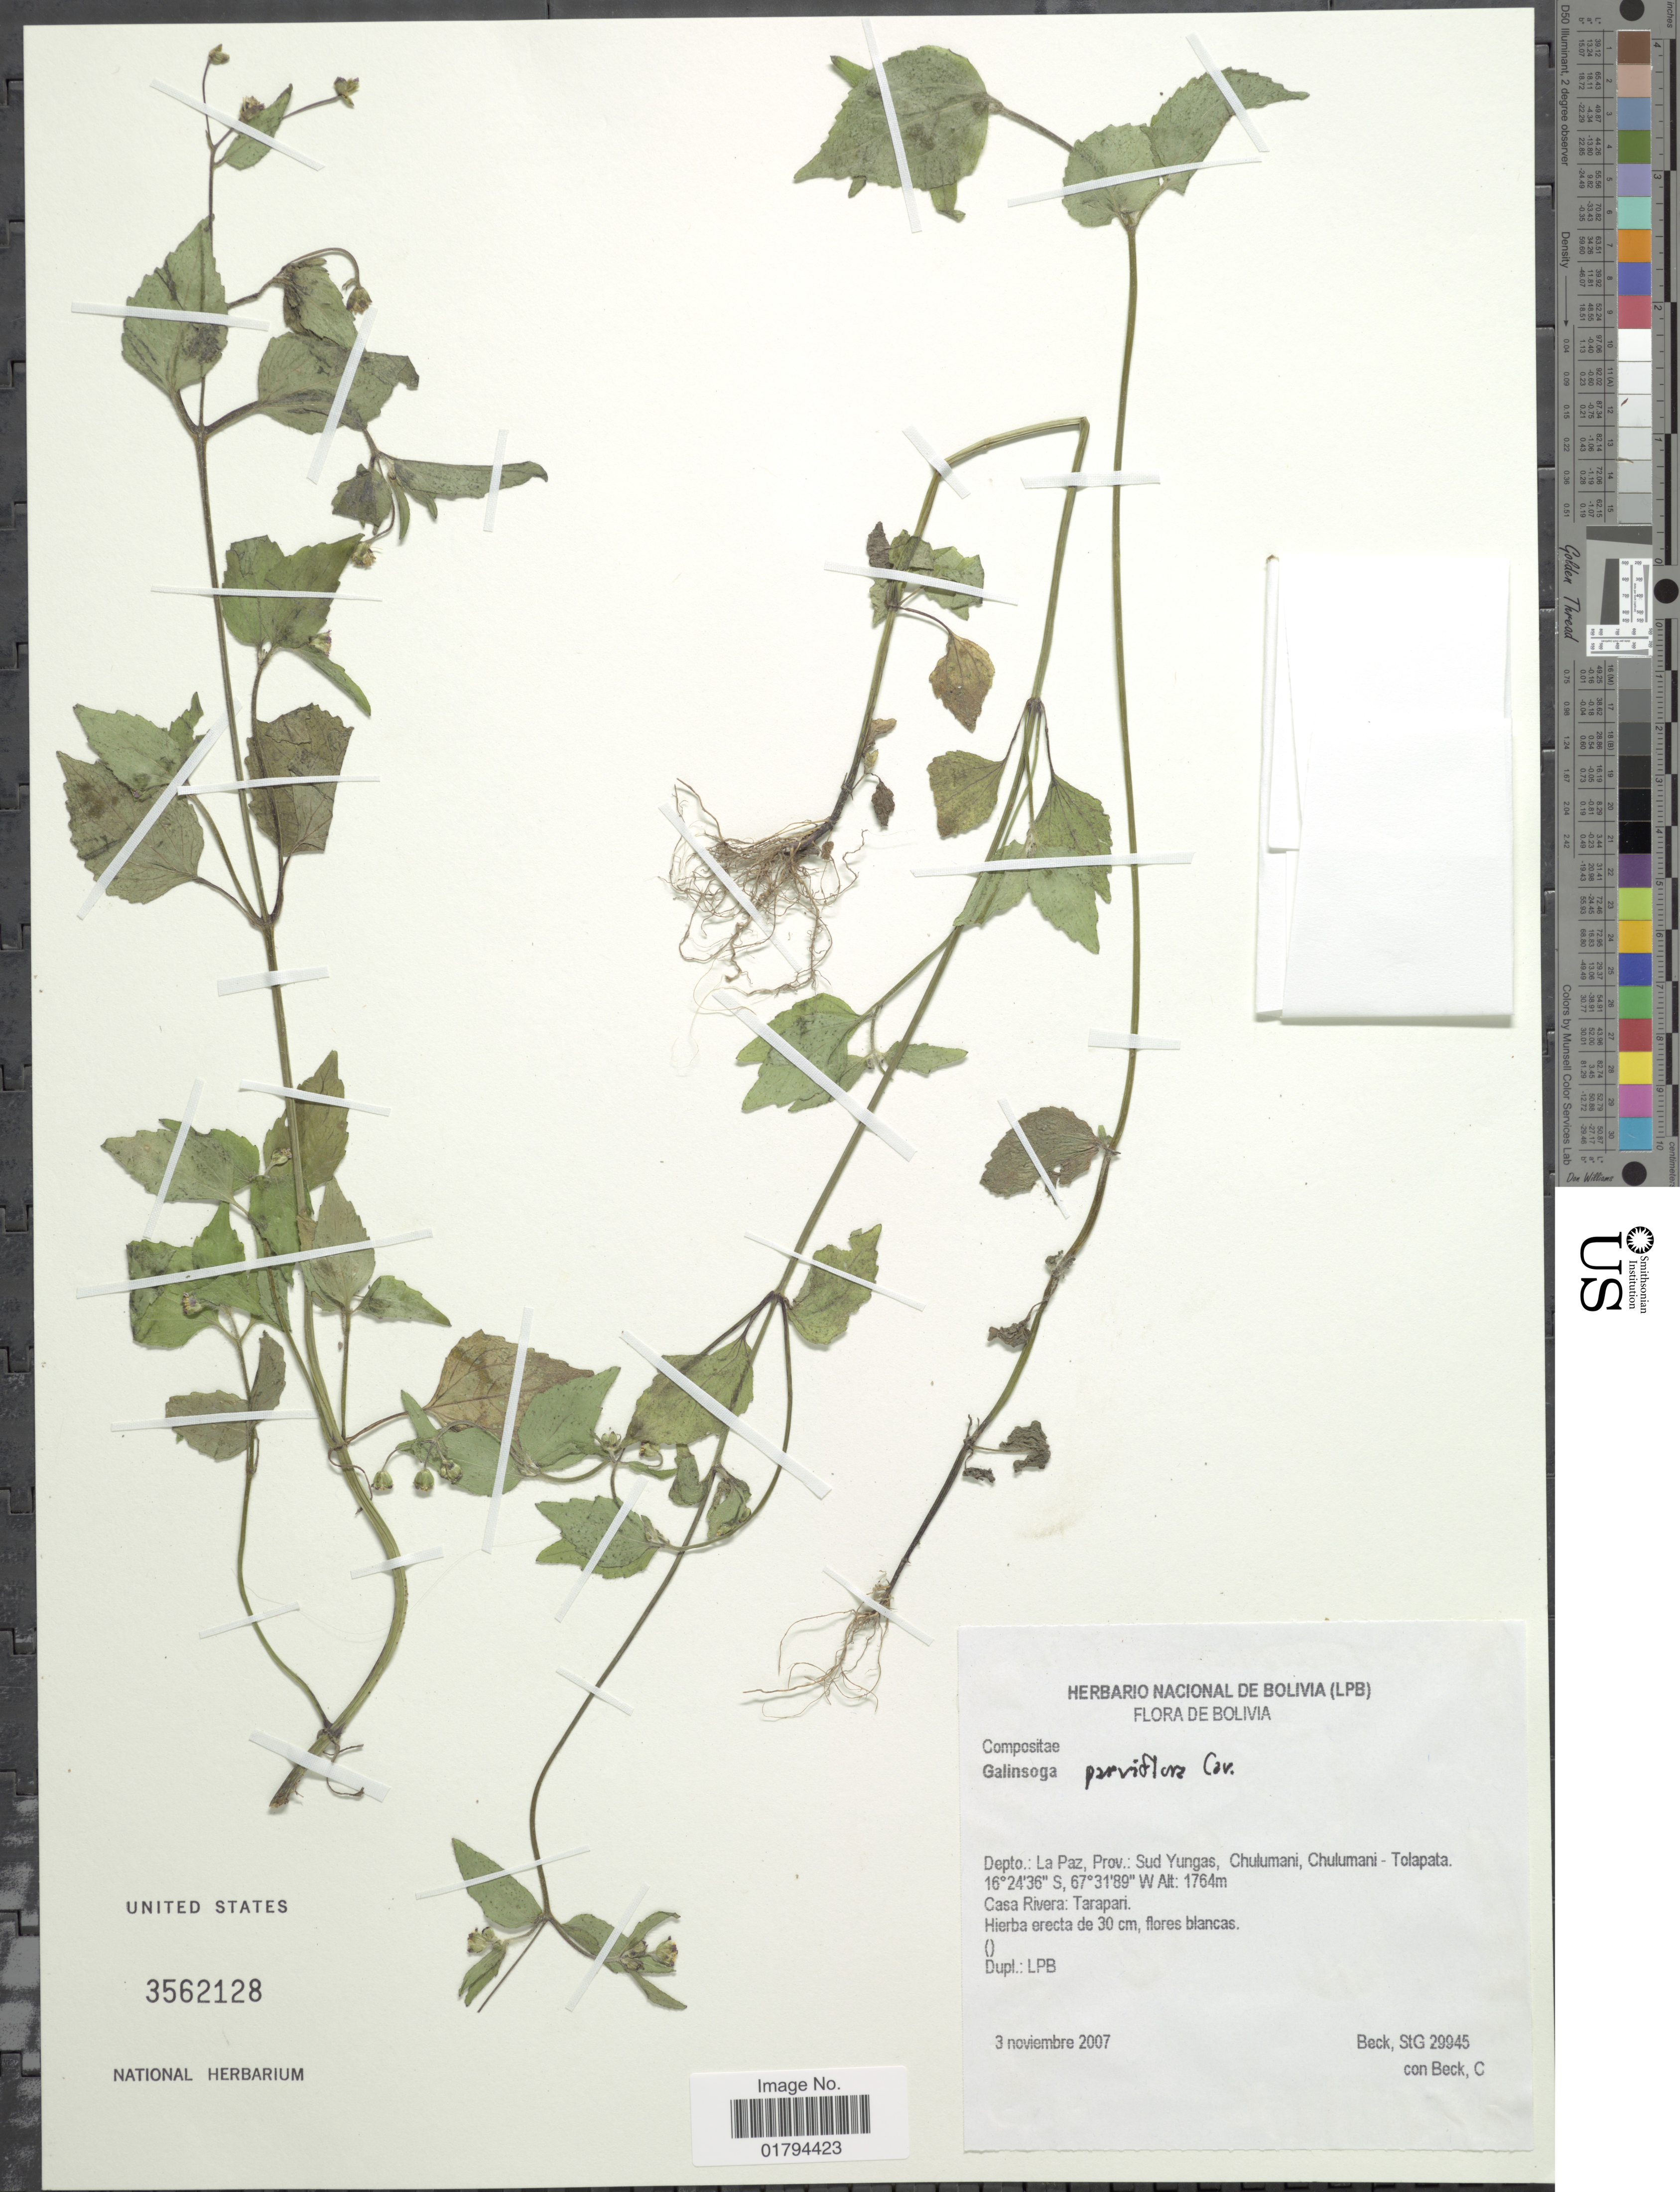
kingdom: Plantae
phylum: Tracheophyta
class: Magnoliopsida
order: Asterales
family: Asteraceae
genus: Galinsoga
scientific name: Galinsoga parviflora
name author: Cav.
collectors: S. G. Beck & C. K. Beck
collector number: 29945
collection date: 2007-11-03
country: Bolivia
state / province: La Paz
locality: Prov.: Sud Yungas, Chulumani, Chulumani-Tolapata, Casa Rivera: Tarapari.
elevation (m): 1764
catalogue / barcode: US 3562128